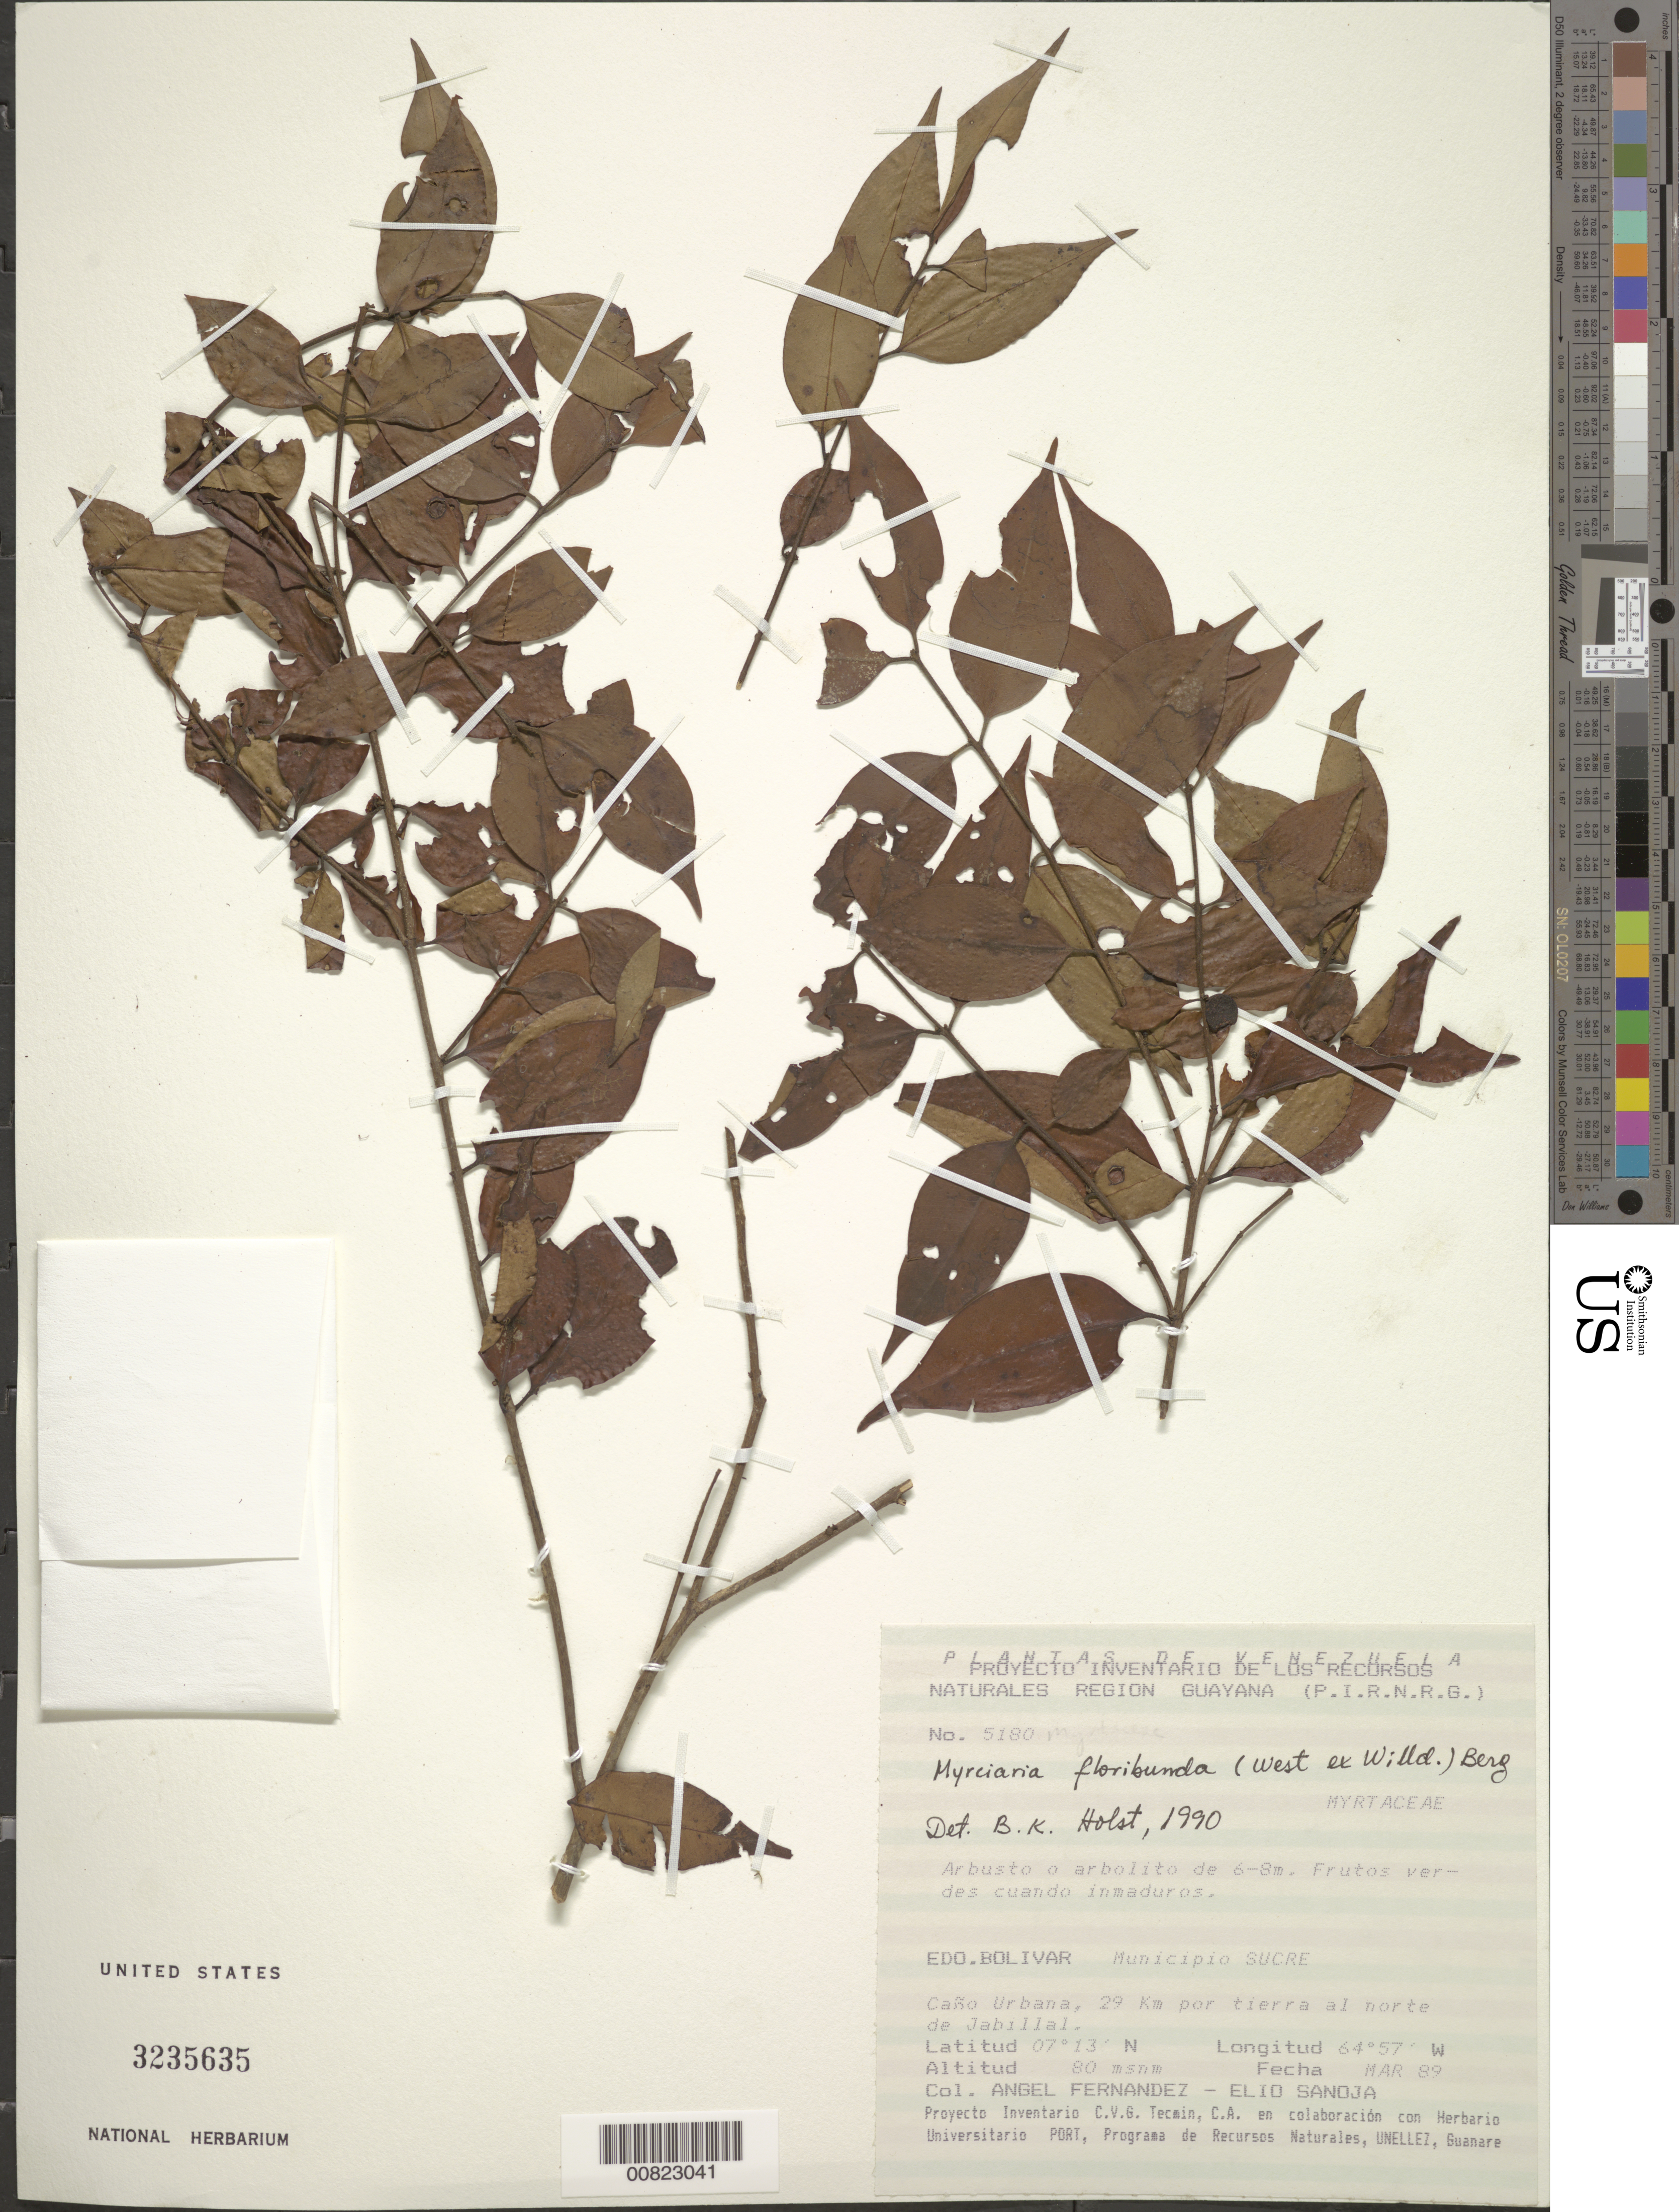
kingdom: Plantae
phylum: Tracheophyta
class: Magnoliopsida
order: Myrtales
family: Myrtaceae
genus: Myrciaria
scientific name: Myrciaria floribunda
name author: (H. West ex Willd.) O. Berg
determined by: Holst, Bruce K.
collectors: A. Fernández & E. Sanoja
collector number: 5180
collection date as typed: Mar-89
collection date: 1989-03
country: Venezuela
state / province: Bolívar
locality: Mun. Sucre, Caño Urbana, 29 km N of Jabillal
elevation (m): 80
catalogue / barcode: US 3235635